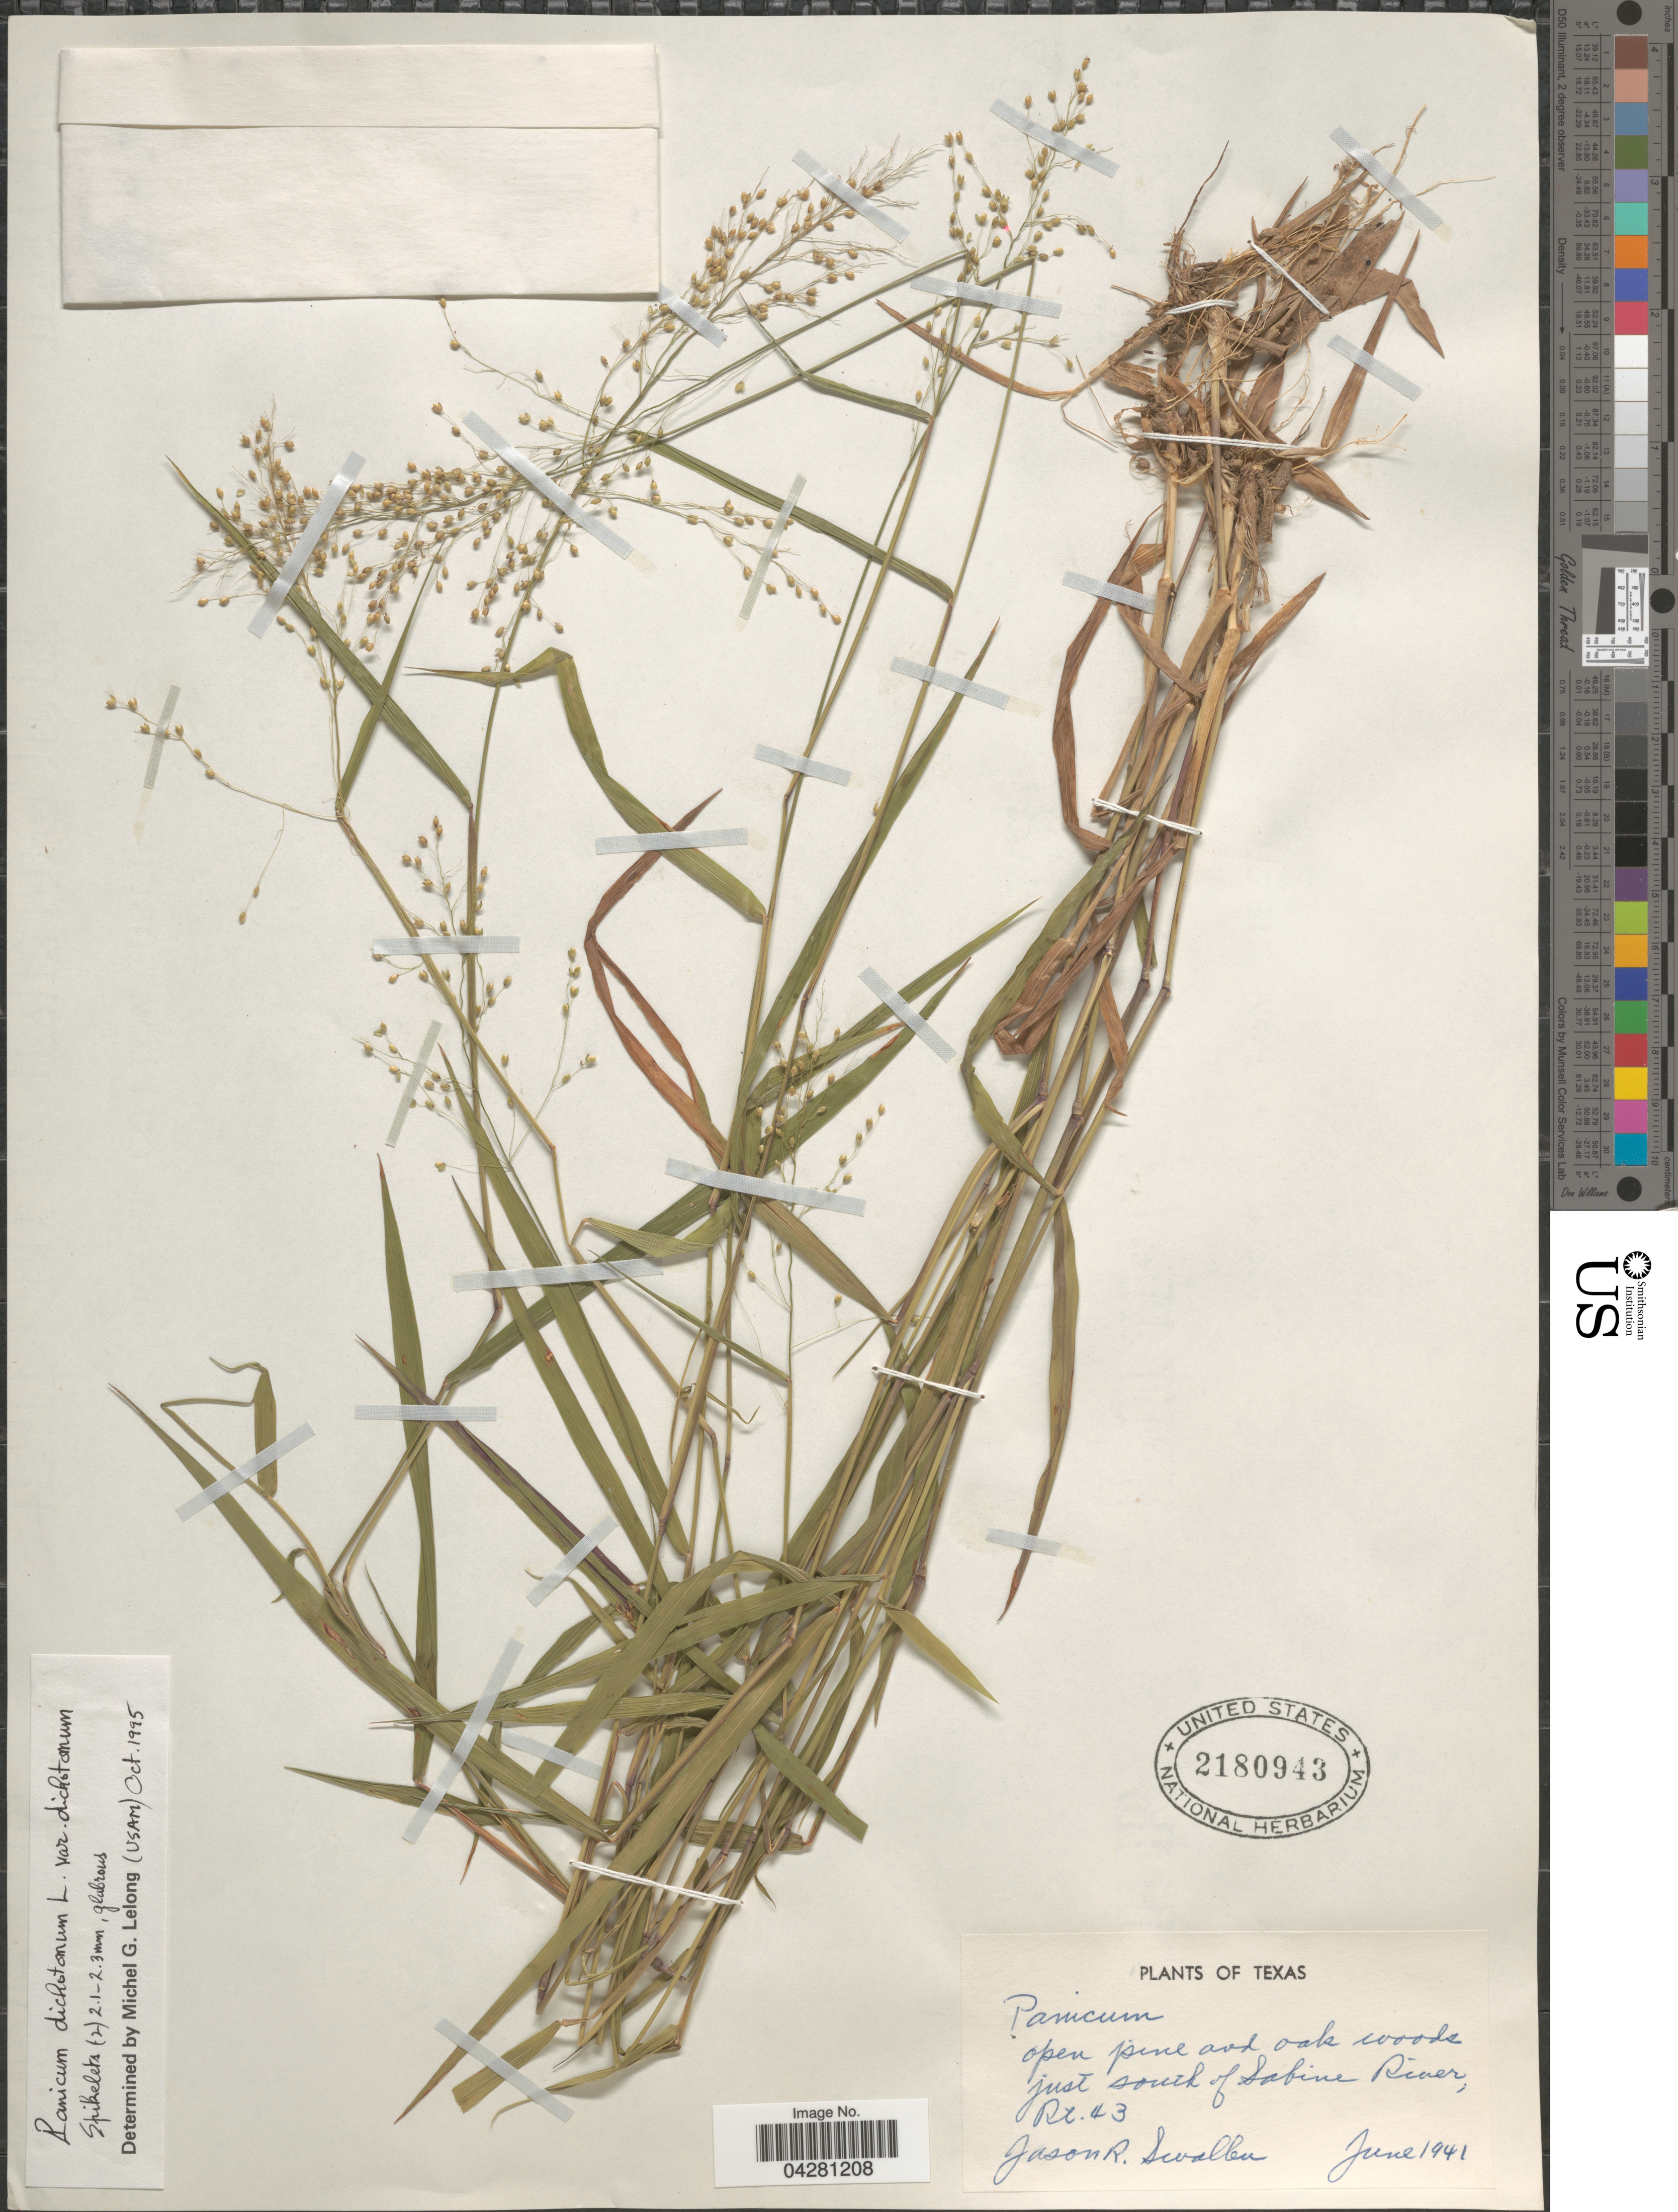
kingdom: Plantae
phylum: Tracheophyta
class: Liliopsida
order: Poales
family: Poaceae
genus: Dichanthelium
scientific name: Dichanthelium dichotomum var. dichotomum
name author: (L.) Gould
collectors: J. R. Swallen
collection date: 1941-06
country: United States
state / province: Texas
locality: Just south of Sabine River, Rt. 43.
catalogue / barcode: US 2180943